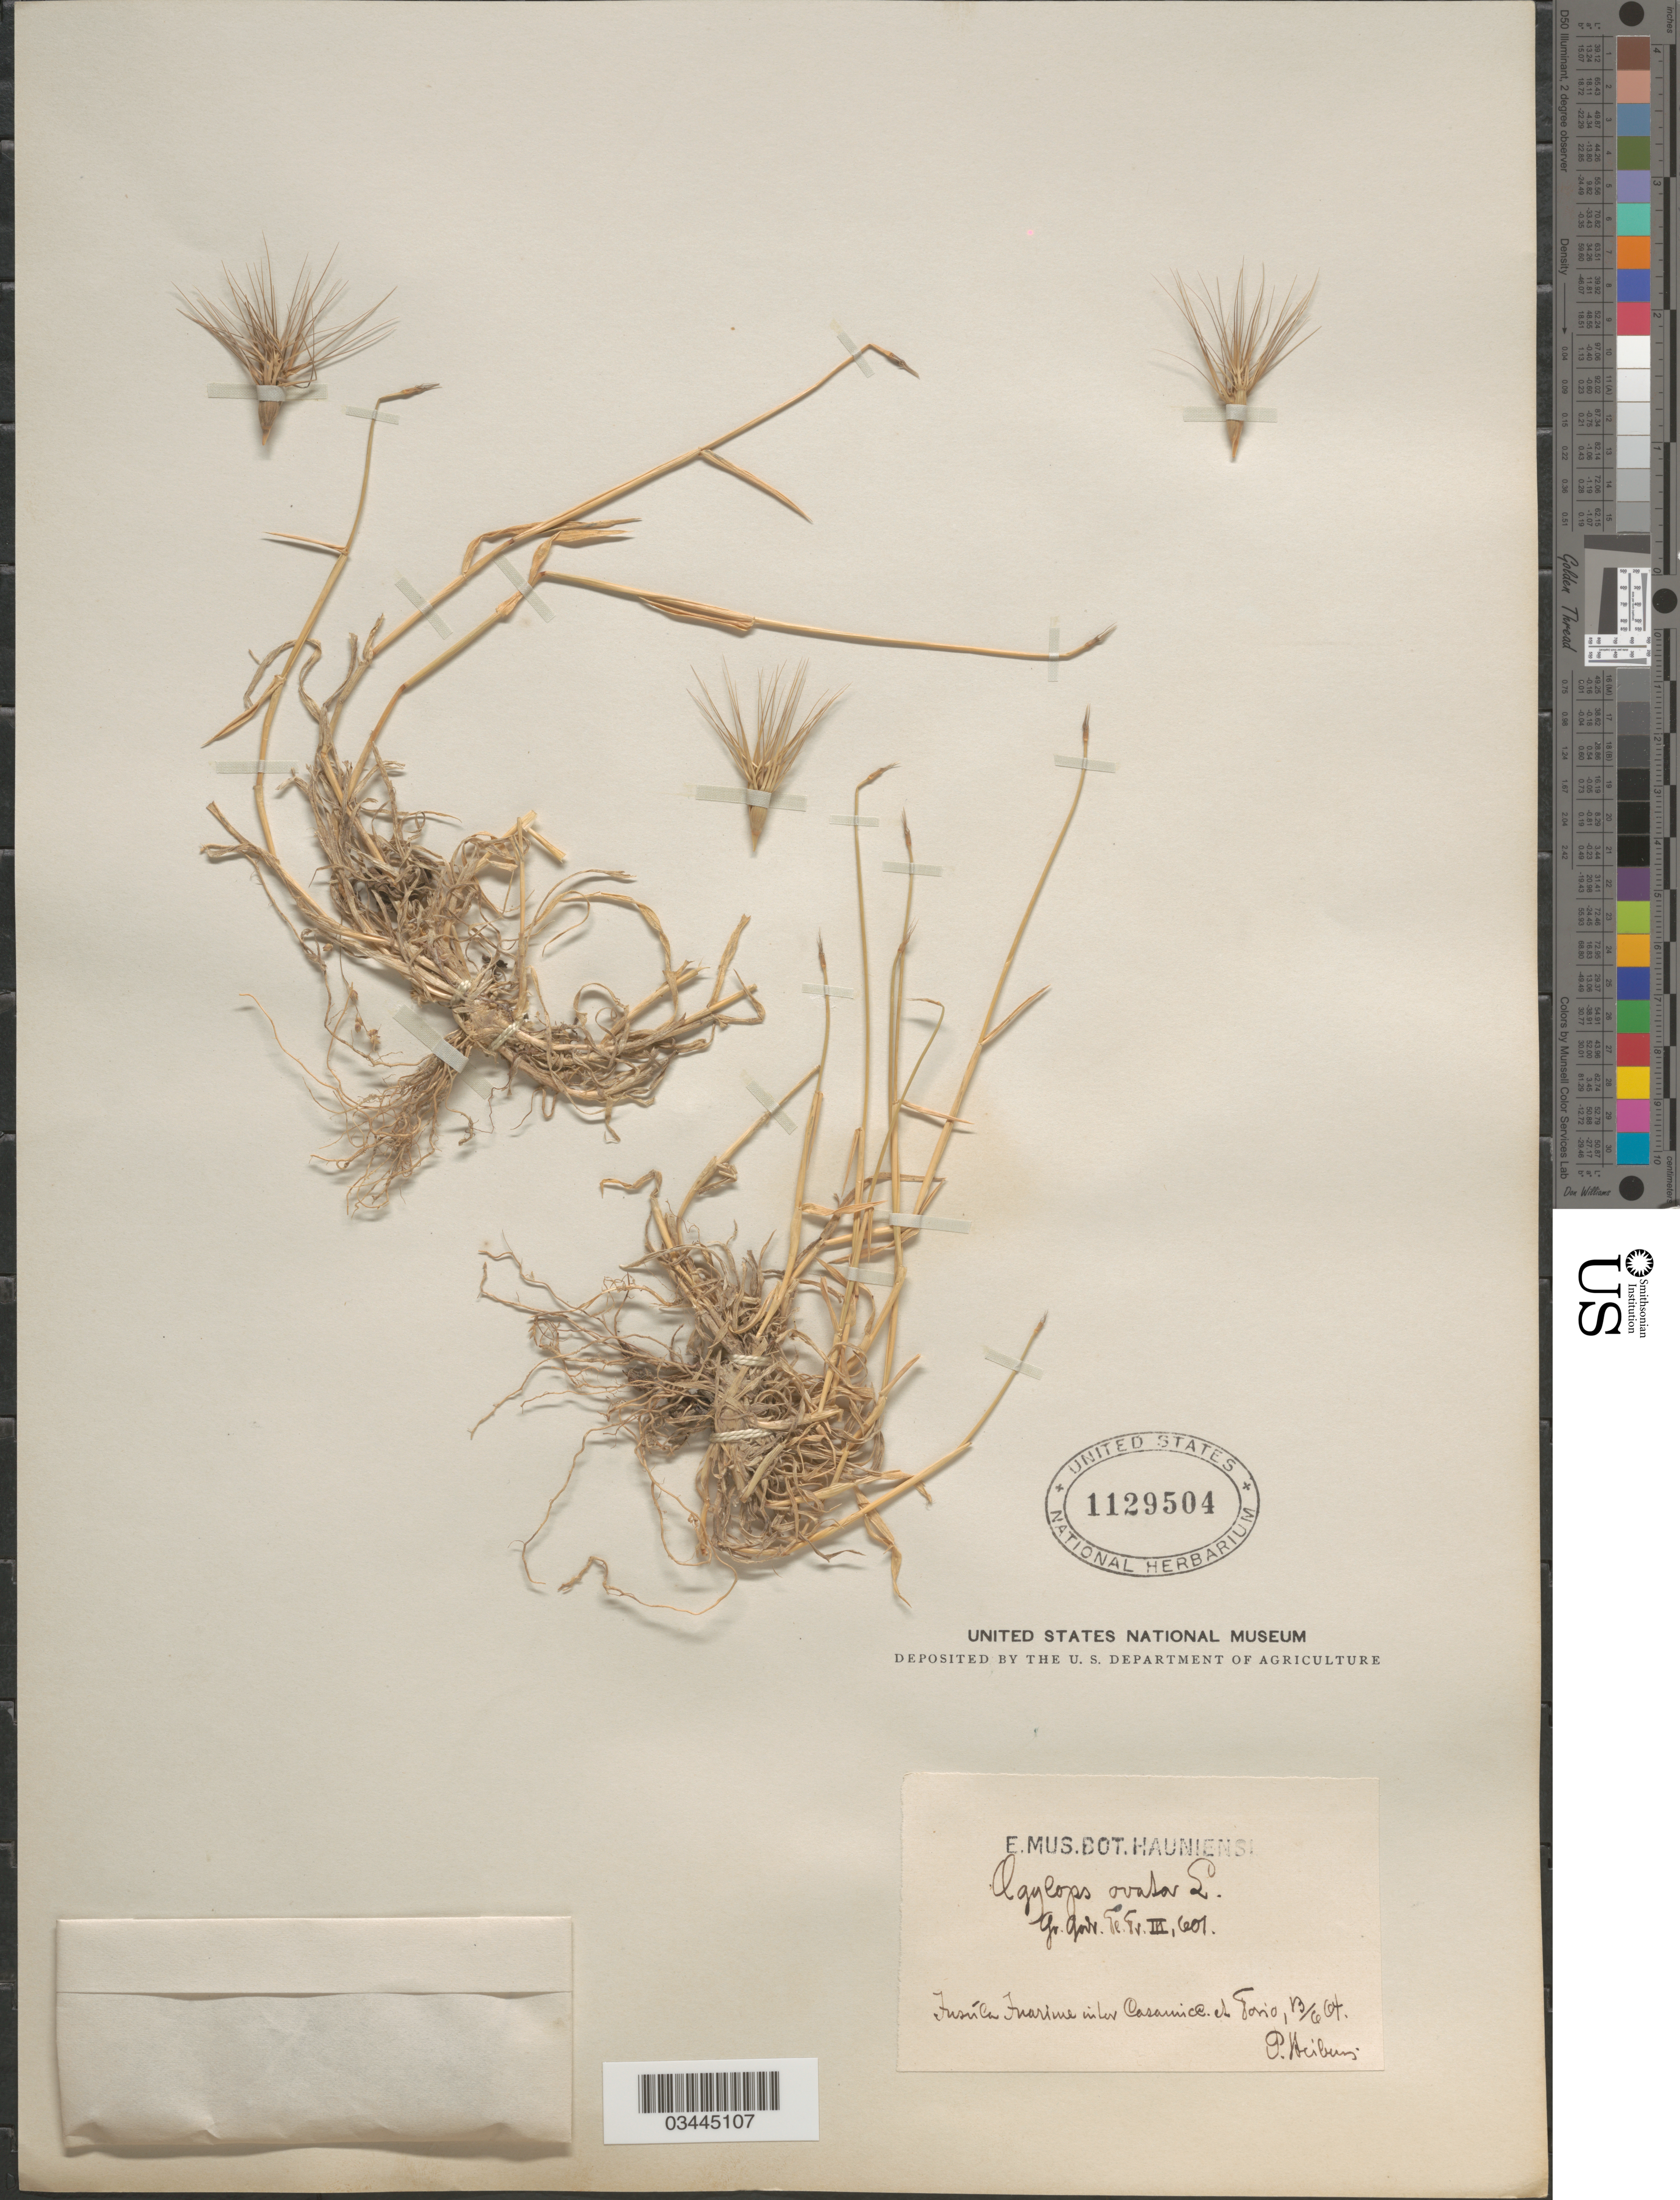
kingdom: Plantae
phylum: Tracheophyta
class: Liliopsida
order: Poales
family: Poaceae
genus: Aegilops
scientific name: Aegilops neglecta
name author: Req. ex Bertol.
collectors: P. Heiberg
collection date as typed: Transcribed d/m/y: 13/6/64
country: Italy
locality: Tusila Tuarime inter Casamice et Torio.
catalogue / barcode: US 1129504